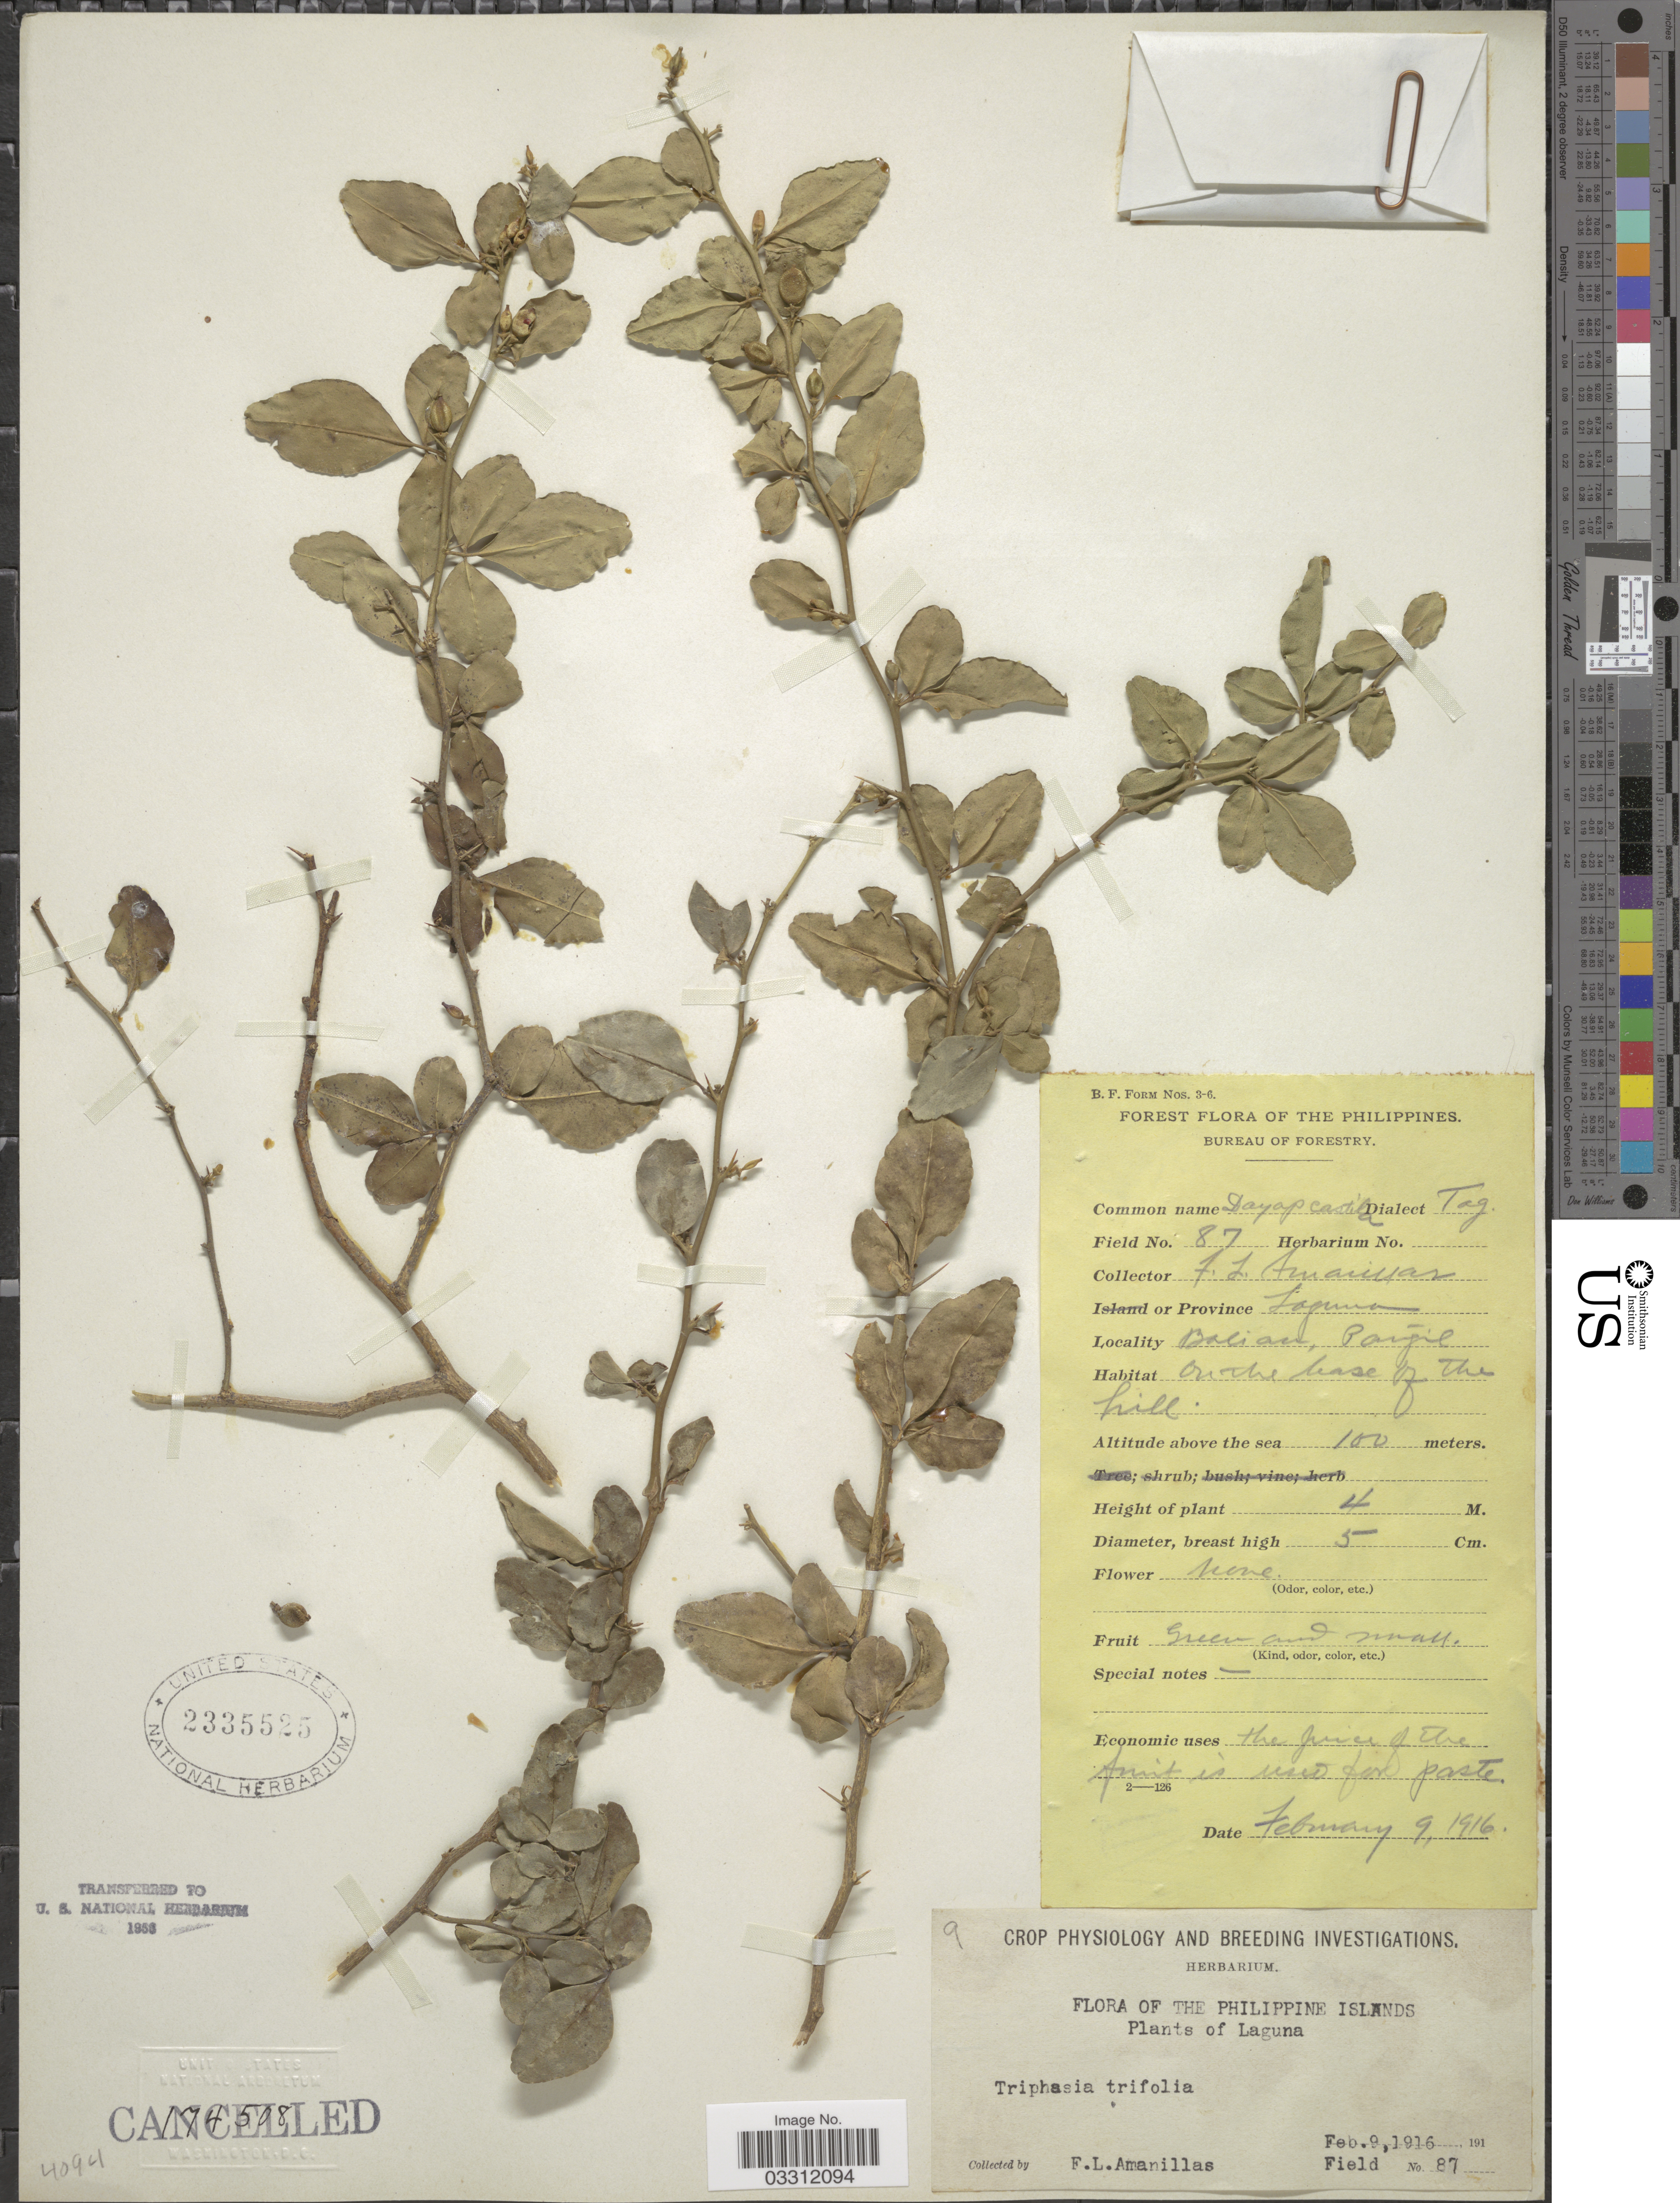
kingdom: Plantae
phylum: Tracheophyta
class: Magnoliopsida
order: Sapindales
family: Rutaceae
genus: Triphasia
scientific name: Triphasia trifolia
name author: (Burm. f.) P. Wilson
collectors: F. Amanillas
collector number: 87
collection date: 1916-02-09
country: Philippines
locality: Philippine Islands, Laguna, Balian, Pangil.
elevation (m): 100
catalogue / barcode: US 2335525